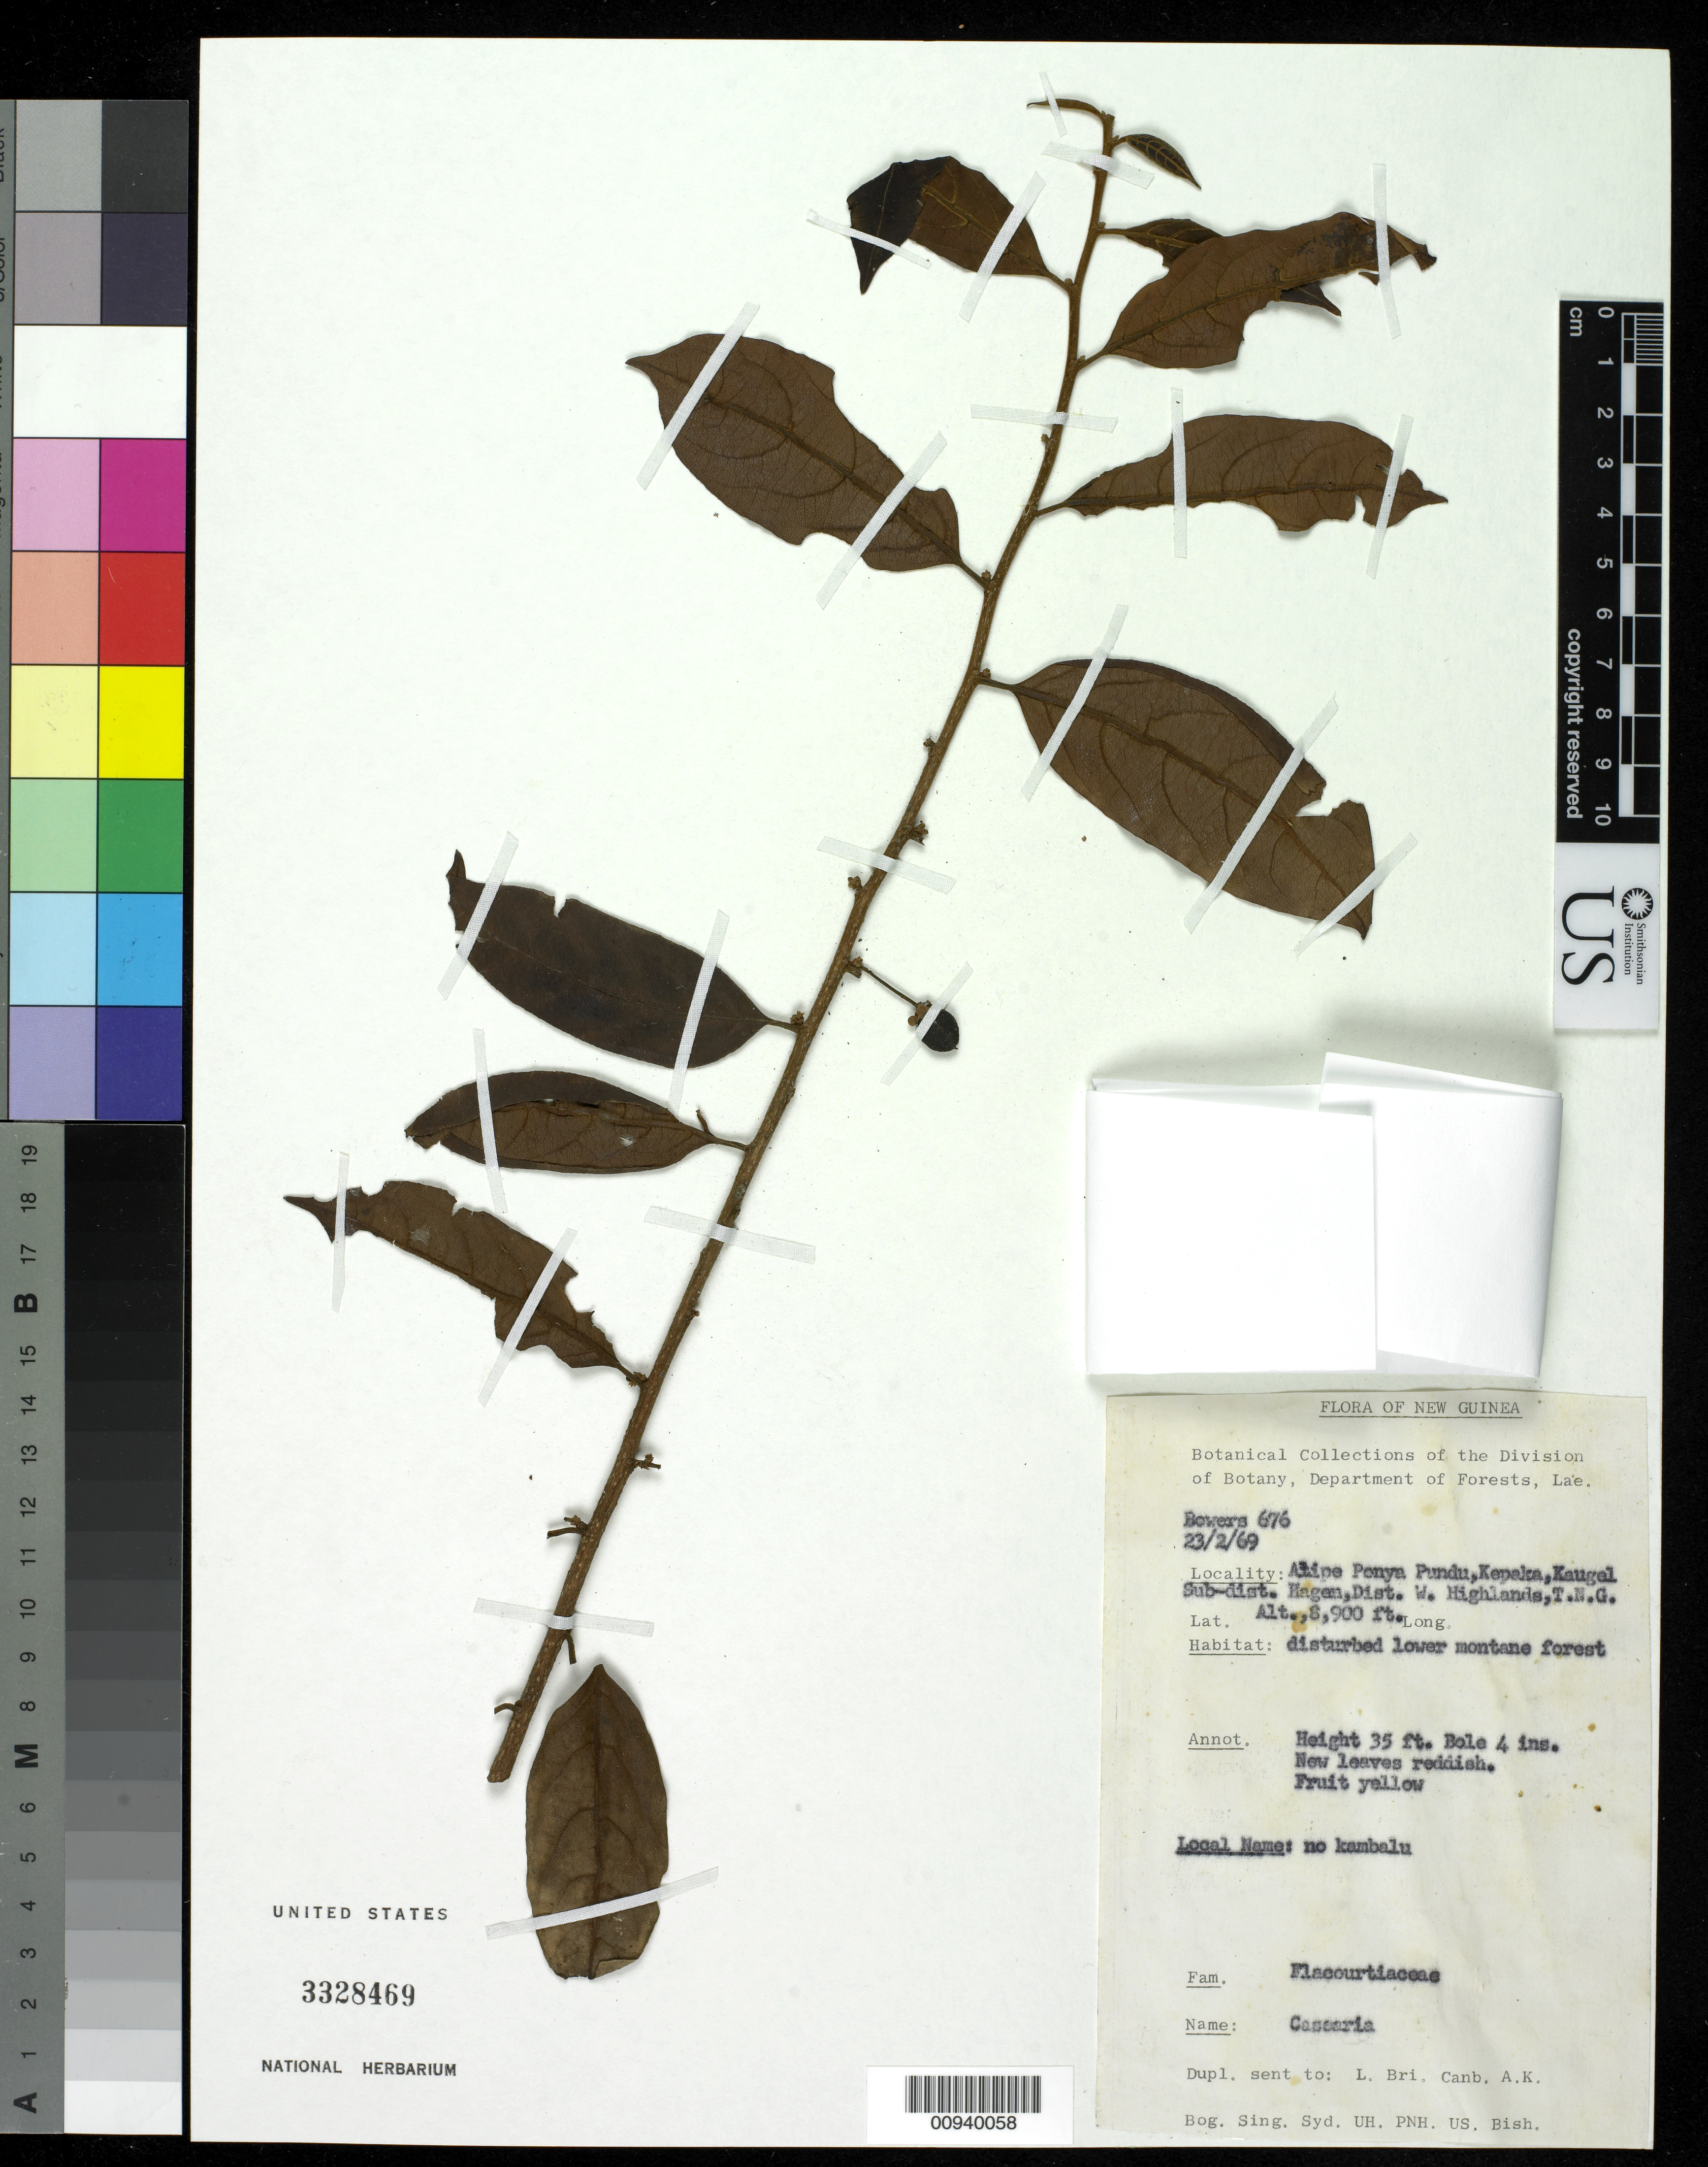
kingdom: Plantae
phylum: Tracheophyta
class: Magnoliopsida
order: Malpighiales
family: Salicaceae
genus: Casearia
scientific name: Casearia sp.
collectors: N. Bowers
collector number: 676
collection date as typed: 23 Feb 1969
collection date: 1969-02-23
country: Papua New Guinea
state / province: Western Highlands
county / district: Mount Hagen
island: New Guinea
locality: Alipe Penya Pundu, Kepaka, Kaugel Subdistrict. Hagen, District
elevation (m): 2713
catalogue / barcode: US 3328469